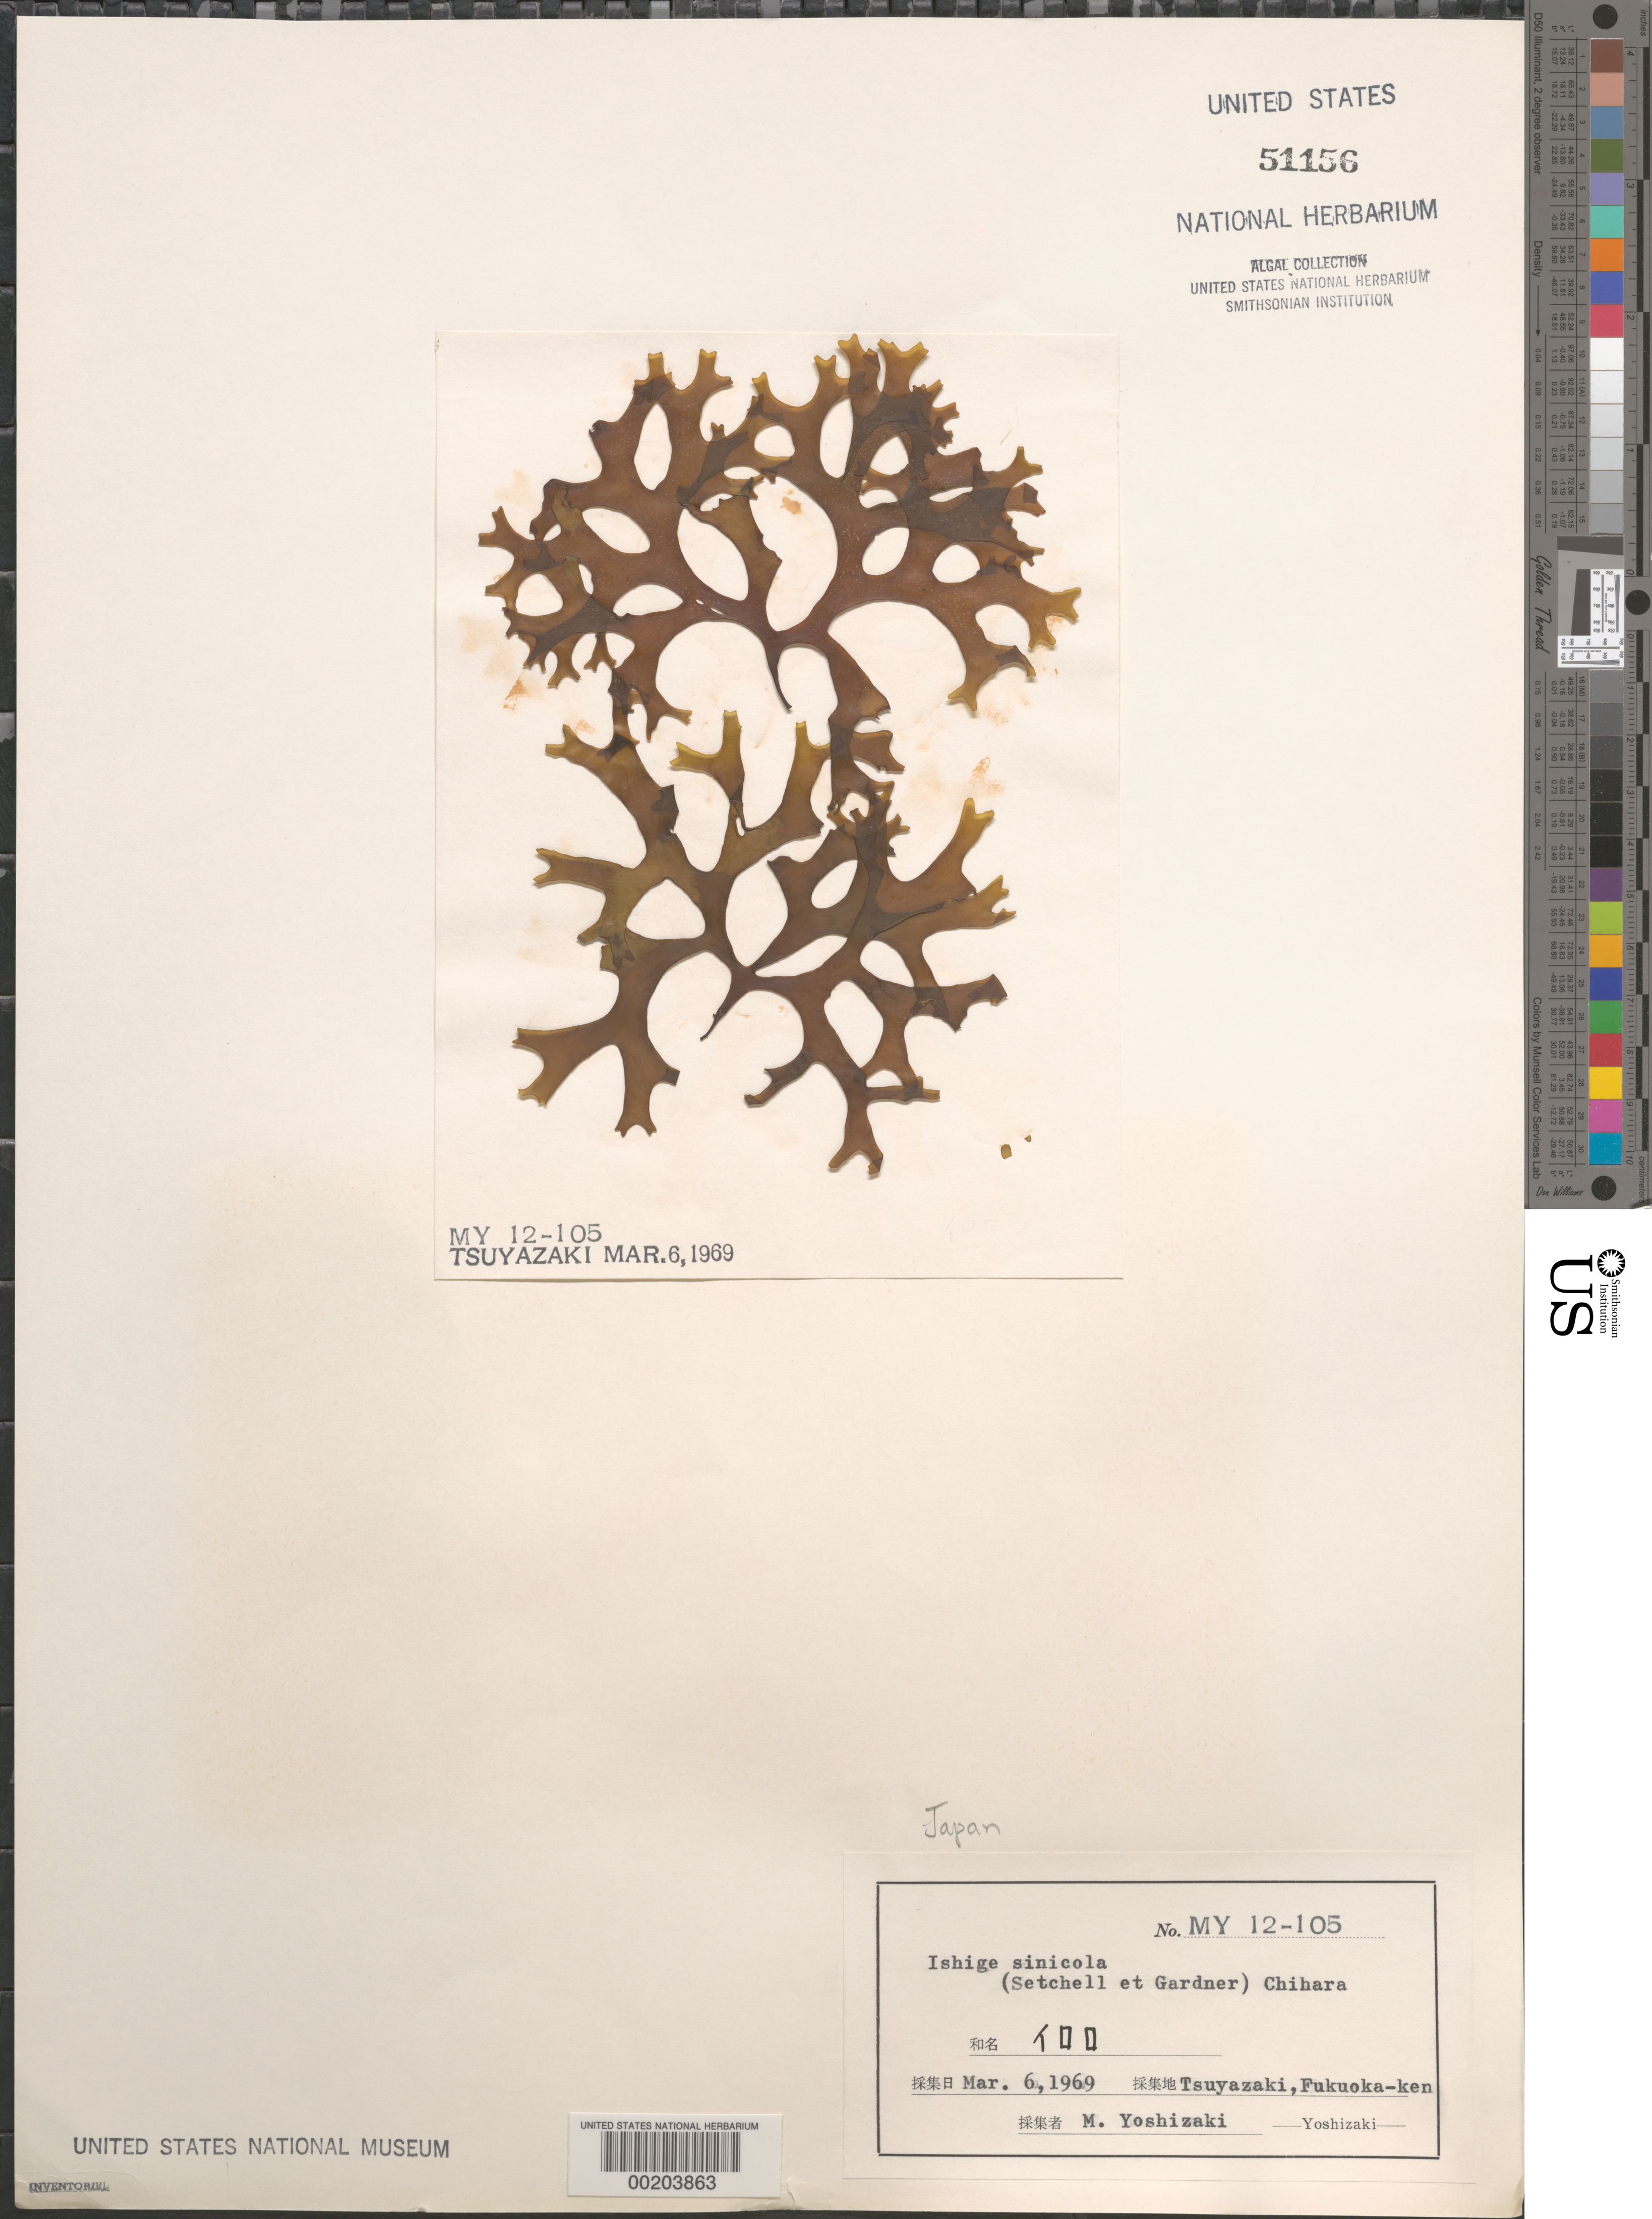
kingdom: Chromista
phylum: Ochrophyta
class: Phaeophyceae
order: Ishigeales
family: Ishigeaceae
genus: Ishige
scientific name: Ishige sinicola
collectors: M. Yoshizaki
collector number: My 12-105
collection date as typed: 06 Mar 1969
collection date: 1969-03-06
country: Japan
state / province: Hukuoka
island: Kyushu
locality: Tsuyazaki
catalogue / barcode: US 51156